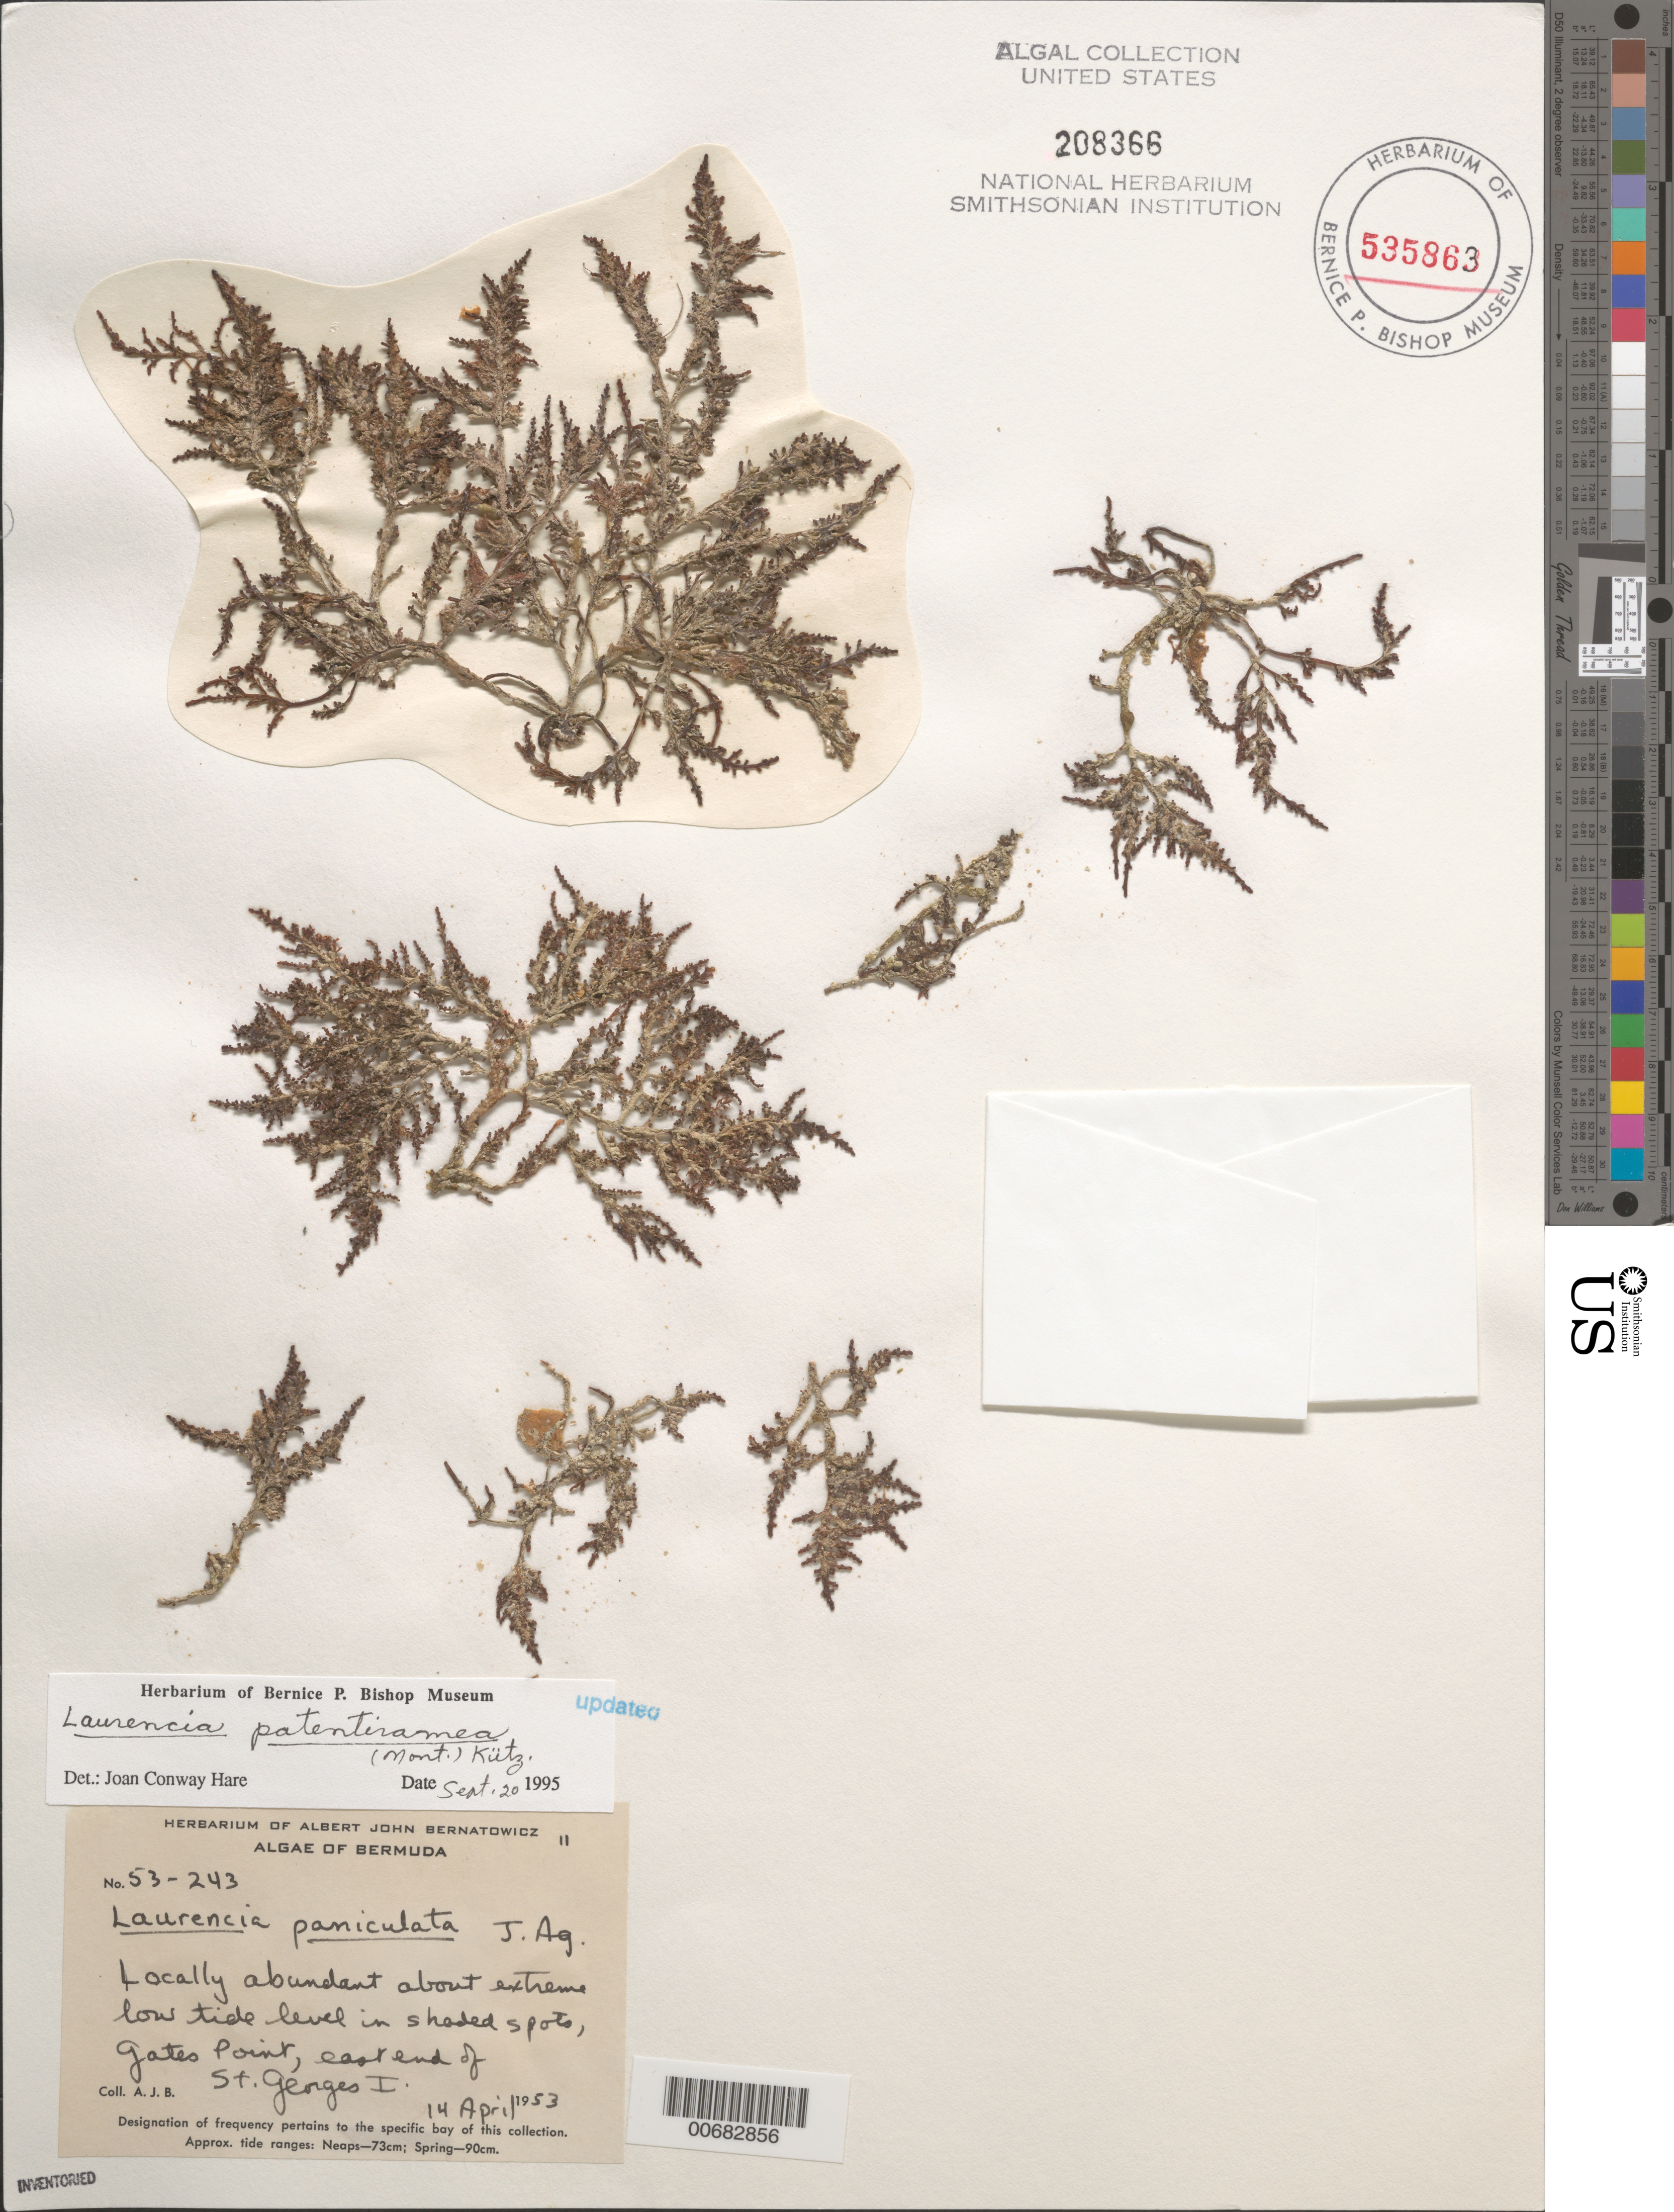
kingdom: Plantae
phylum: Rhodophyta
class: Florideophyceae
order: Ceramiales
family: Rhodomelaceae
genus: Palisada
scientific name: Palisada patentiramea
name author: (Mont.) Cassano et al.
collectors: A. Bernatowicz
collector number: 53-243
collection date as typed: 14 Apr 1953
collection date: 1953-04-14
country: Bermuda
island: St. George's Island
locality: Gates Point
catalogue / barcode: US 208366